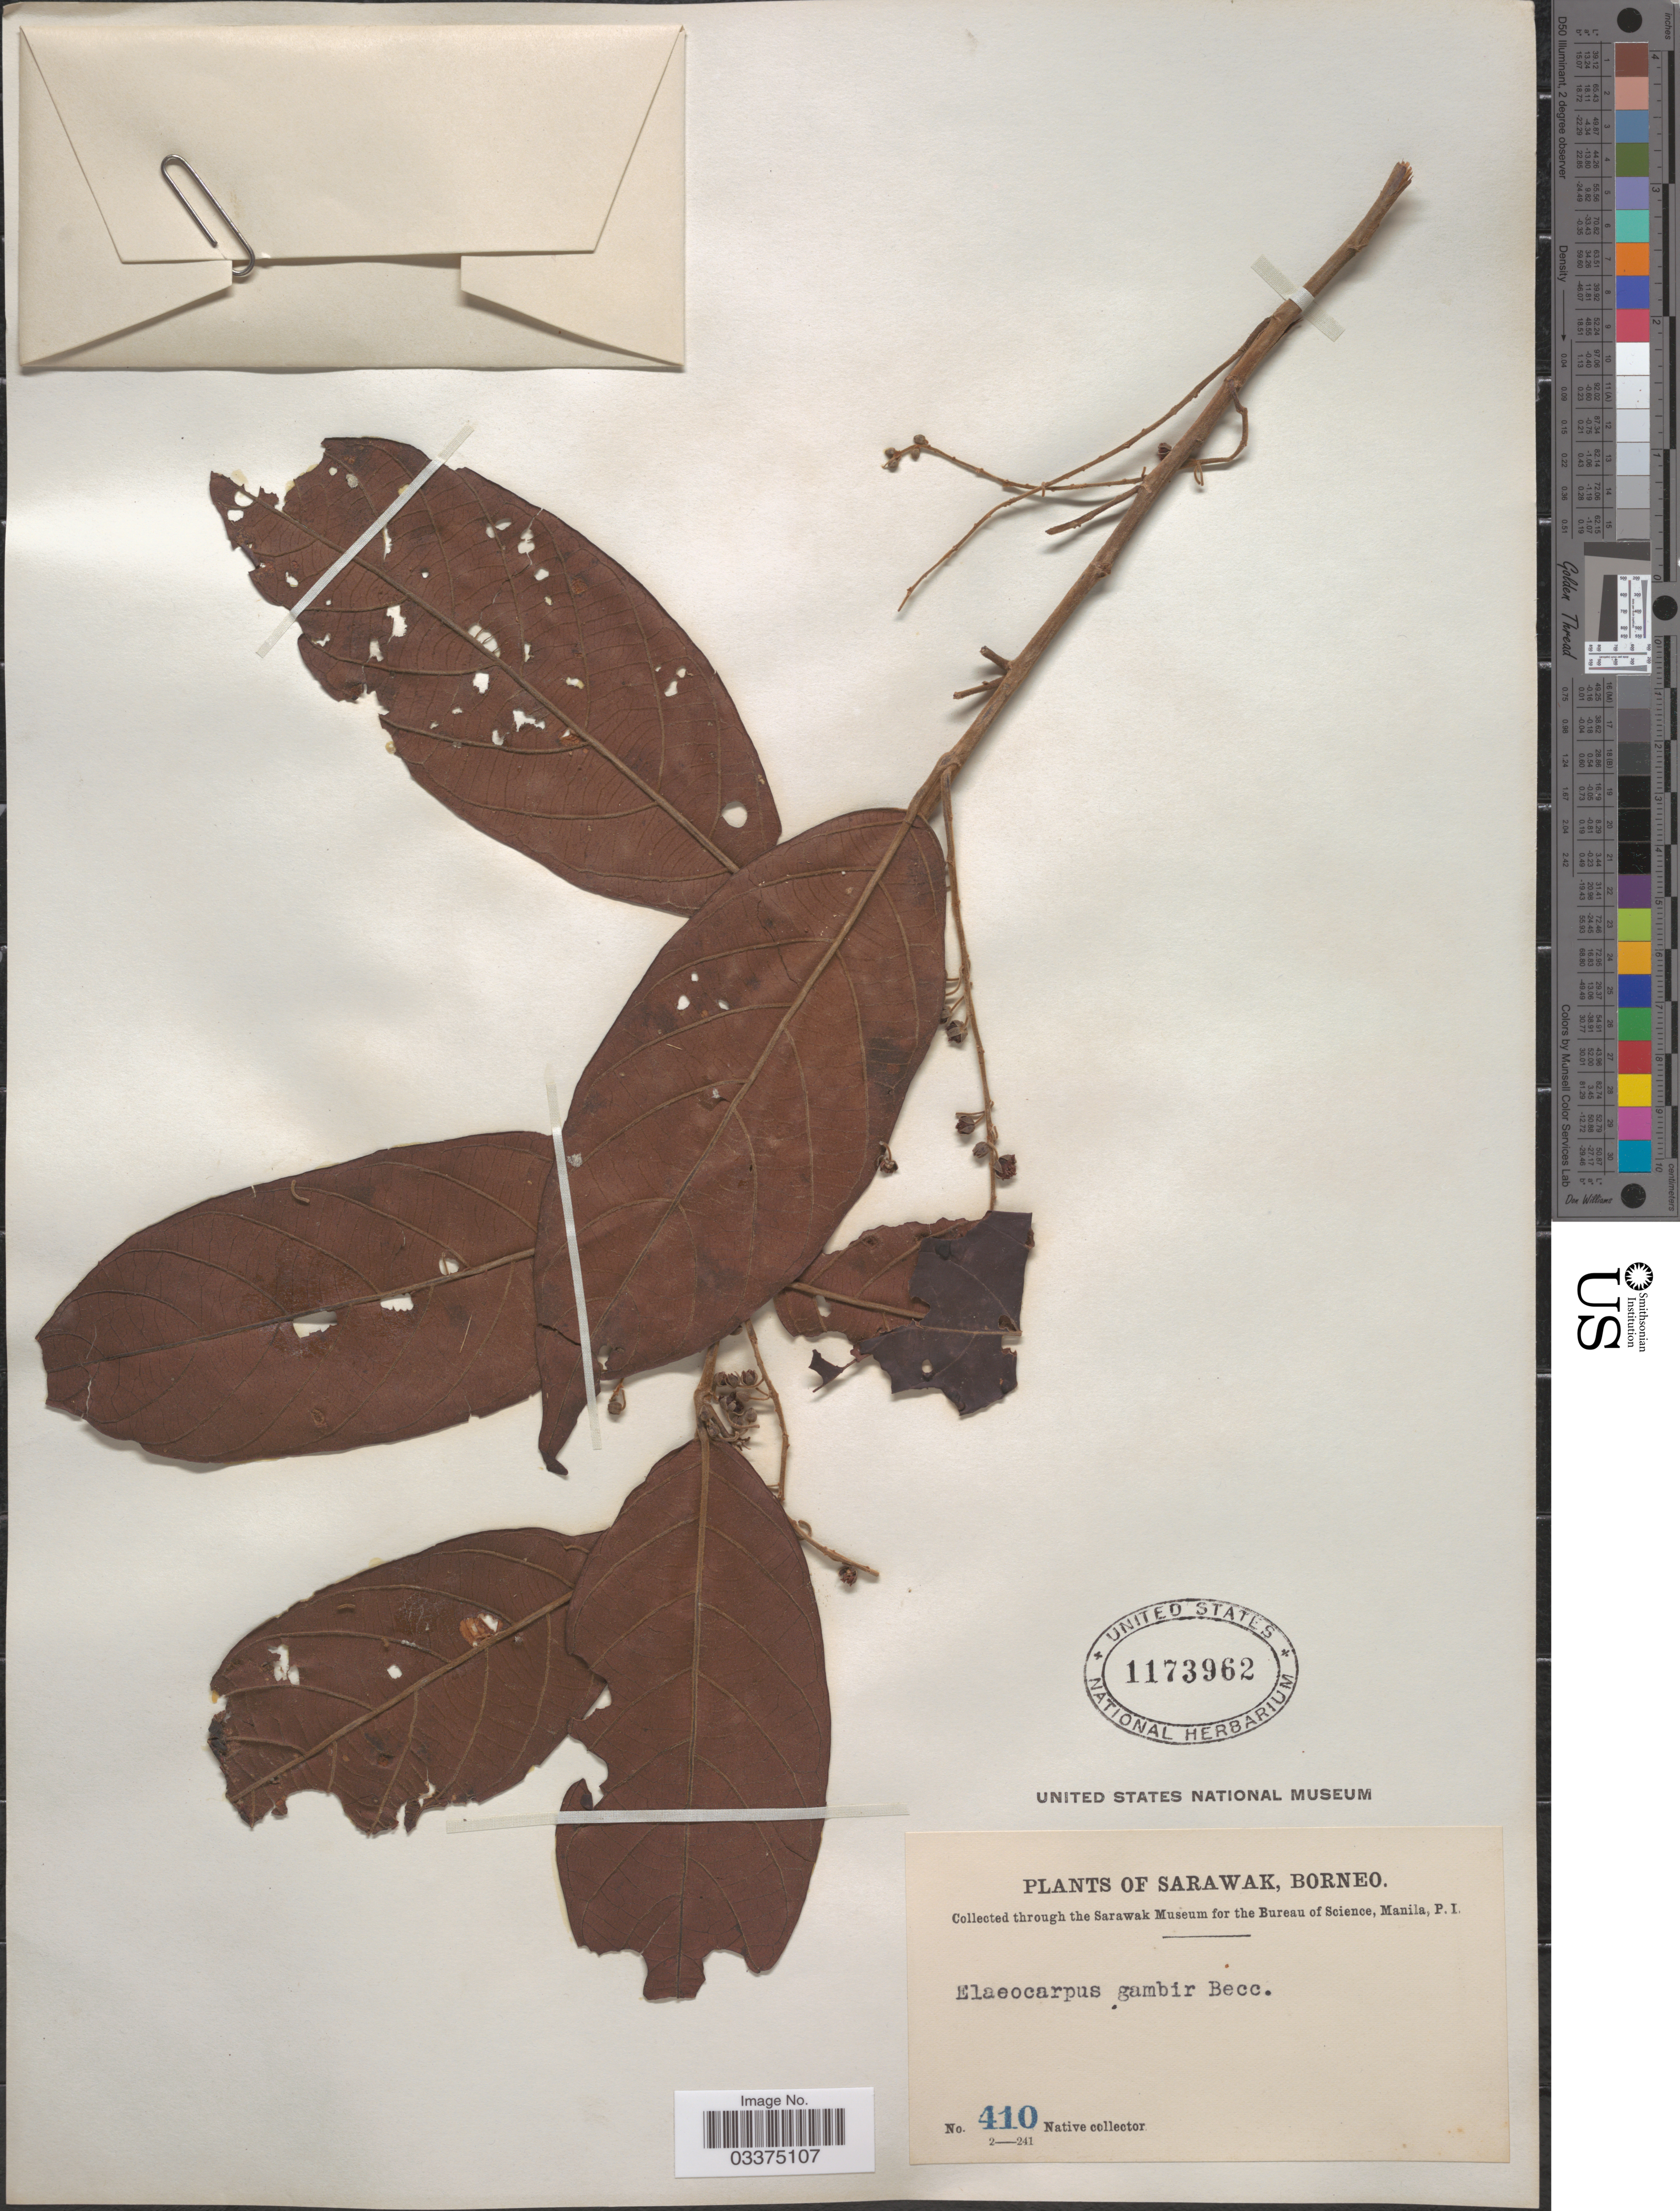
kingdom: Plantae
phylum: Tracheophyta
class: Magnoliopsida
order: Oxalidales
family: Elaeocarpaceae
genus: Elaeocarpus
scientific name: Elaeocarpus stipularis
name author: Blume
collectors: Native collector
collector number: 410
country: Malaysia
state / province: Sarawak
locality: Borneo.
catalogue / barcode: US 1173962